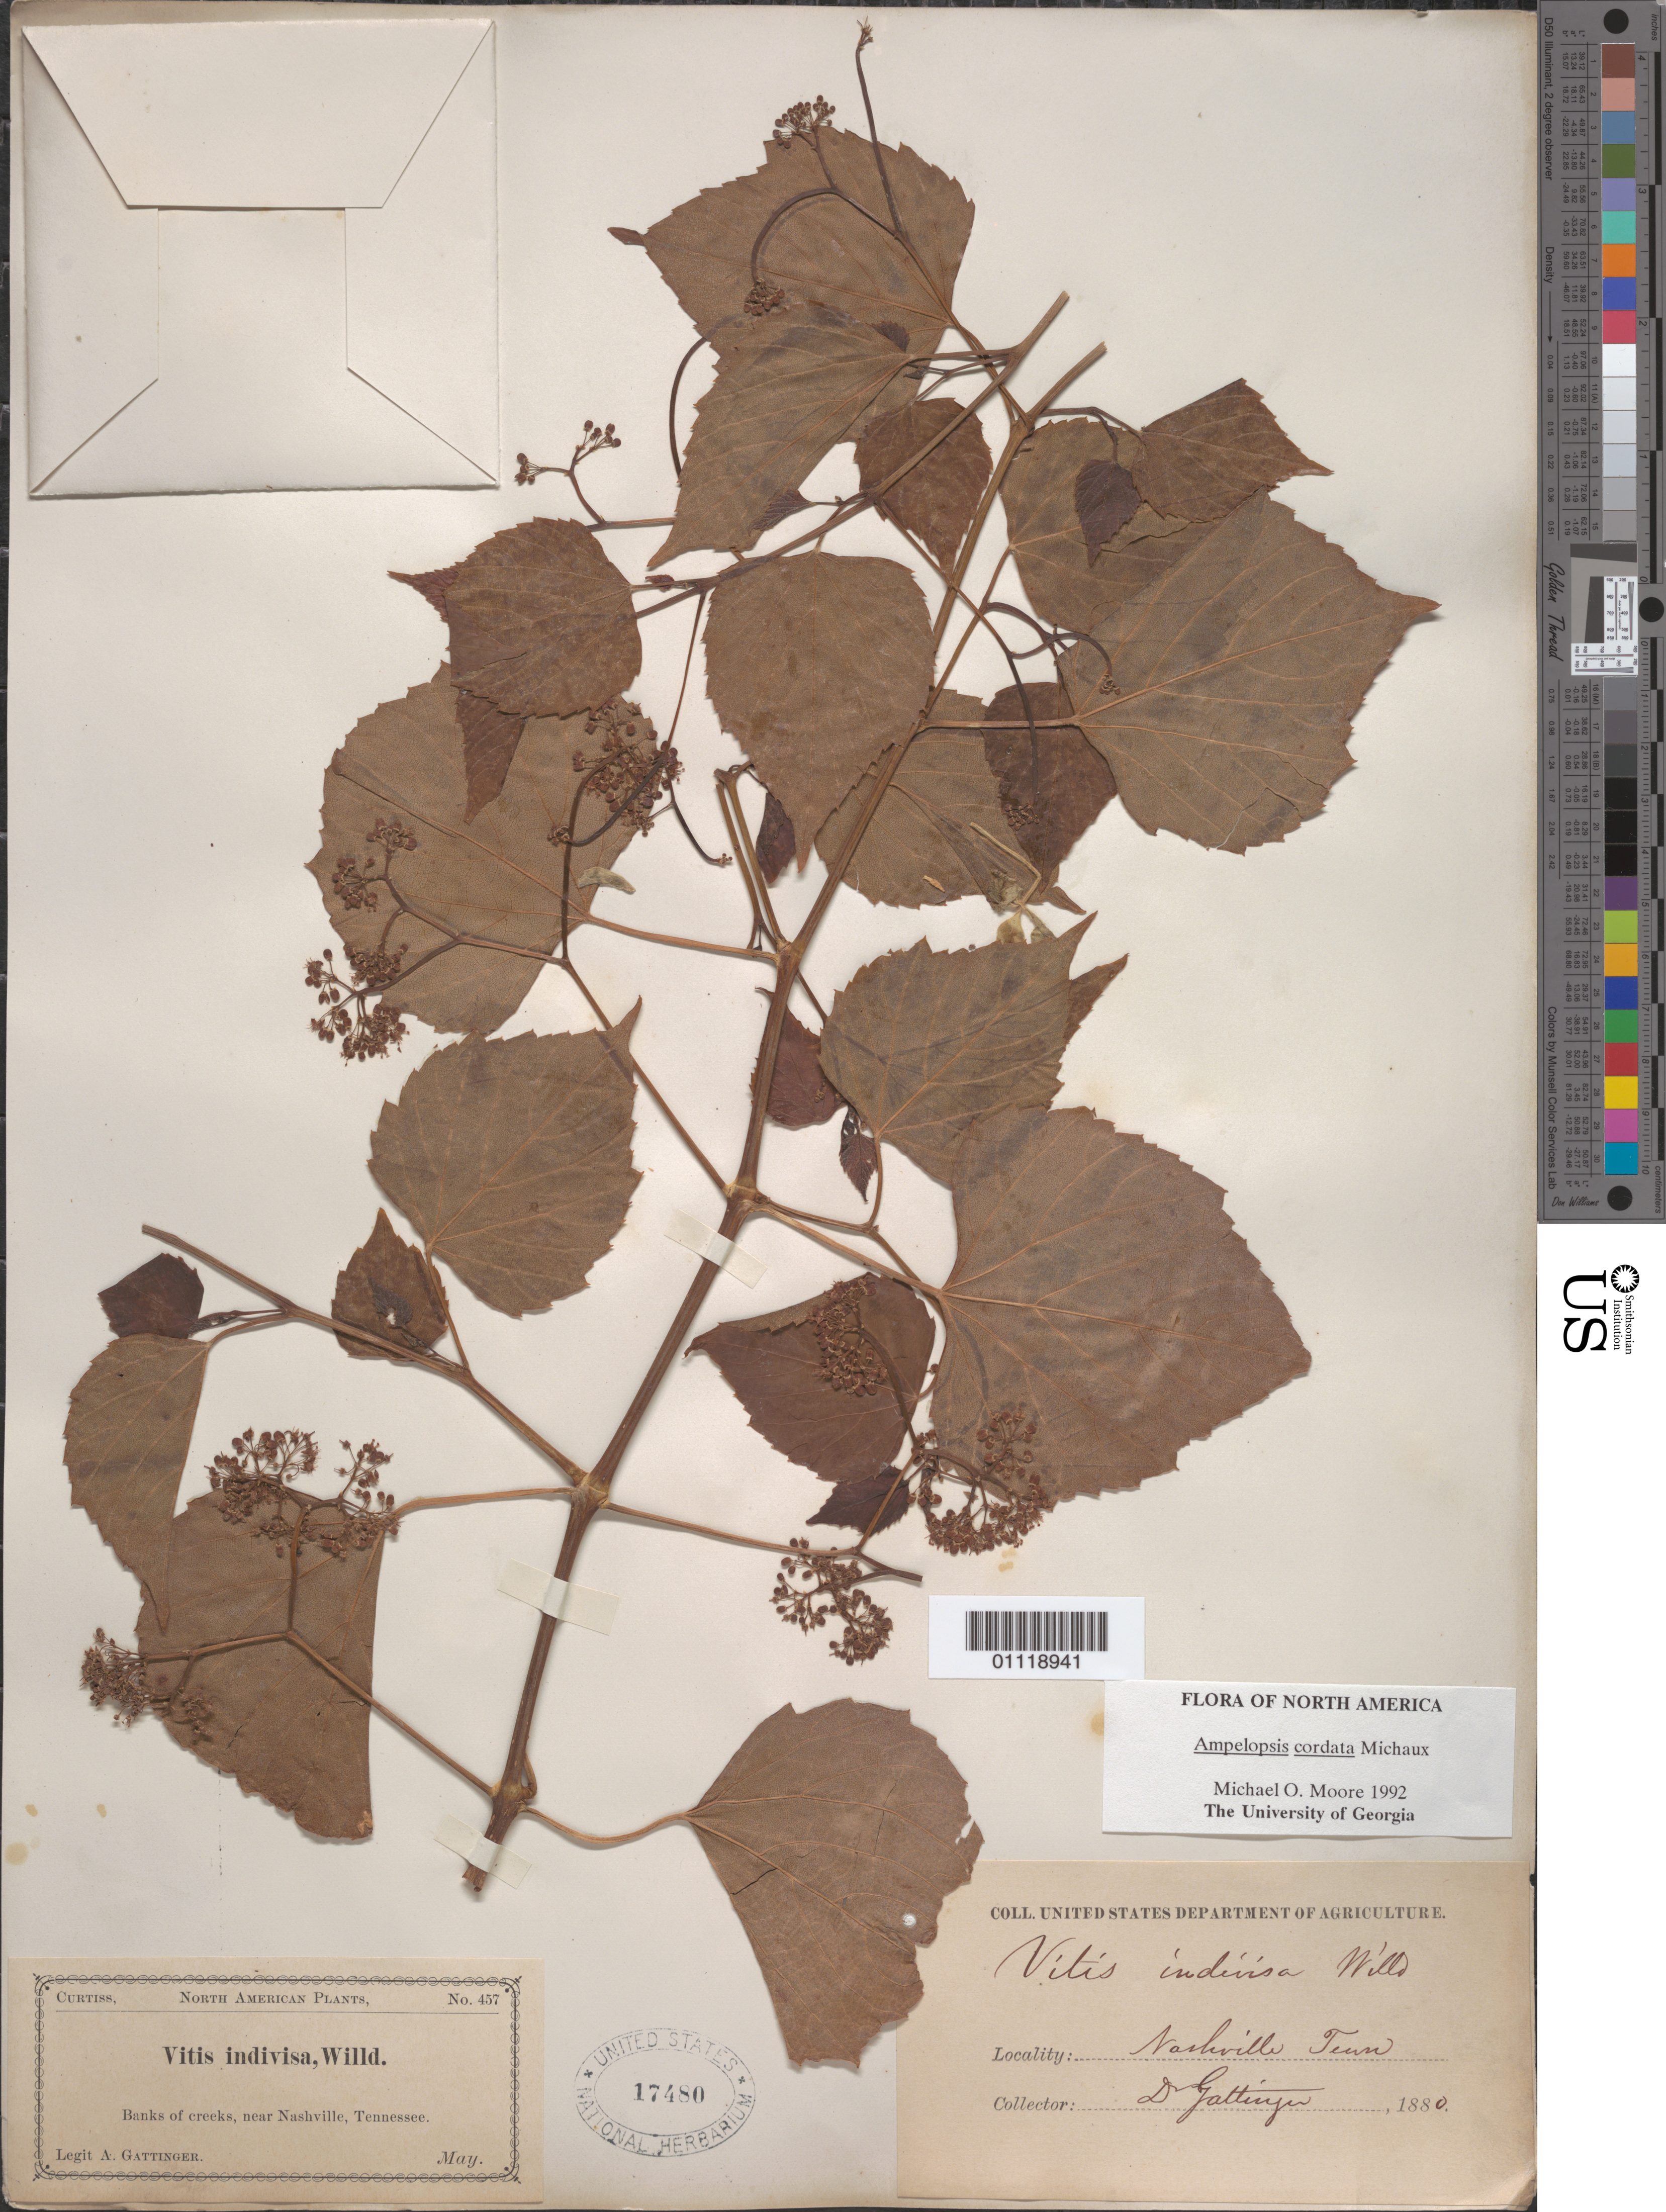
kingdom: Plantae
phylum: Tracheophyta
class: Magnoliopsida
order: Vitales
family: Vitaceae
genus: Ampelopsis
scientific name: Ampelopsis cordata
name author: Michx.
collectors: A. Gattinger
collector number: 457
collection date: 1880-05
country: United States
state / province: Tennessee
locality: Near Nashville.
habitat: Banks of creeks.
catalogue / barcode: US 17480